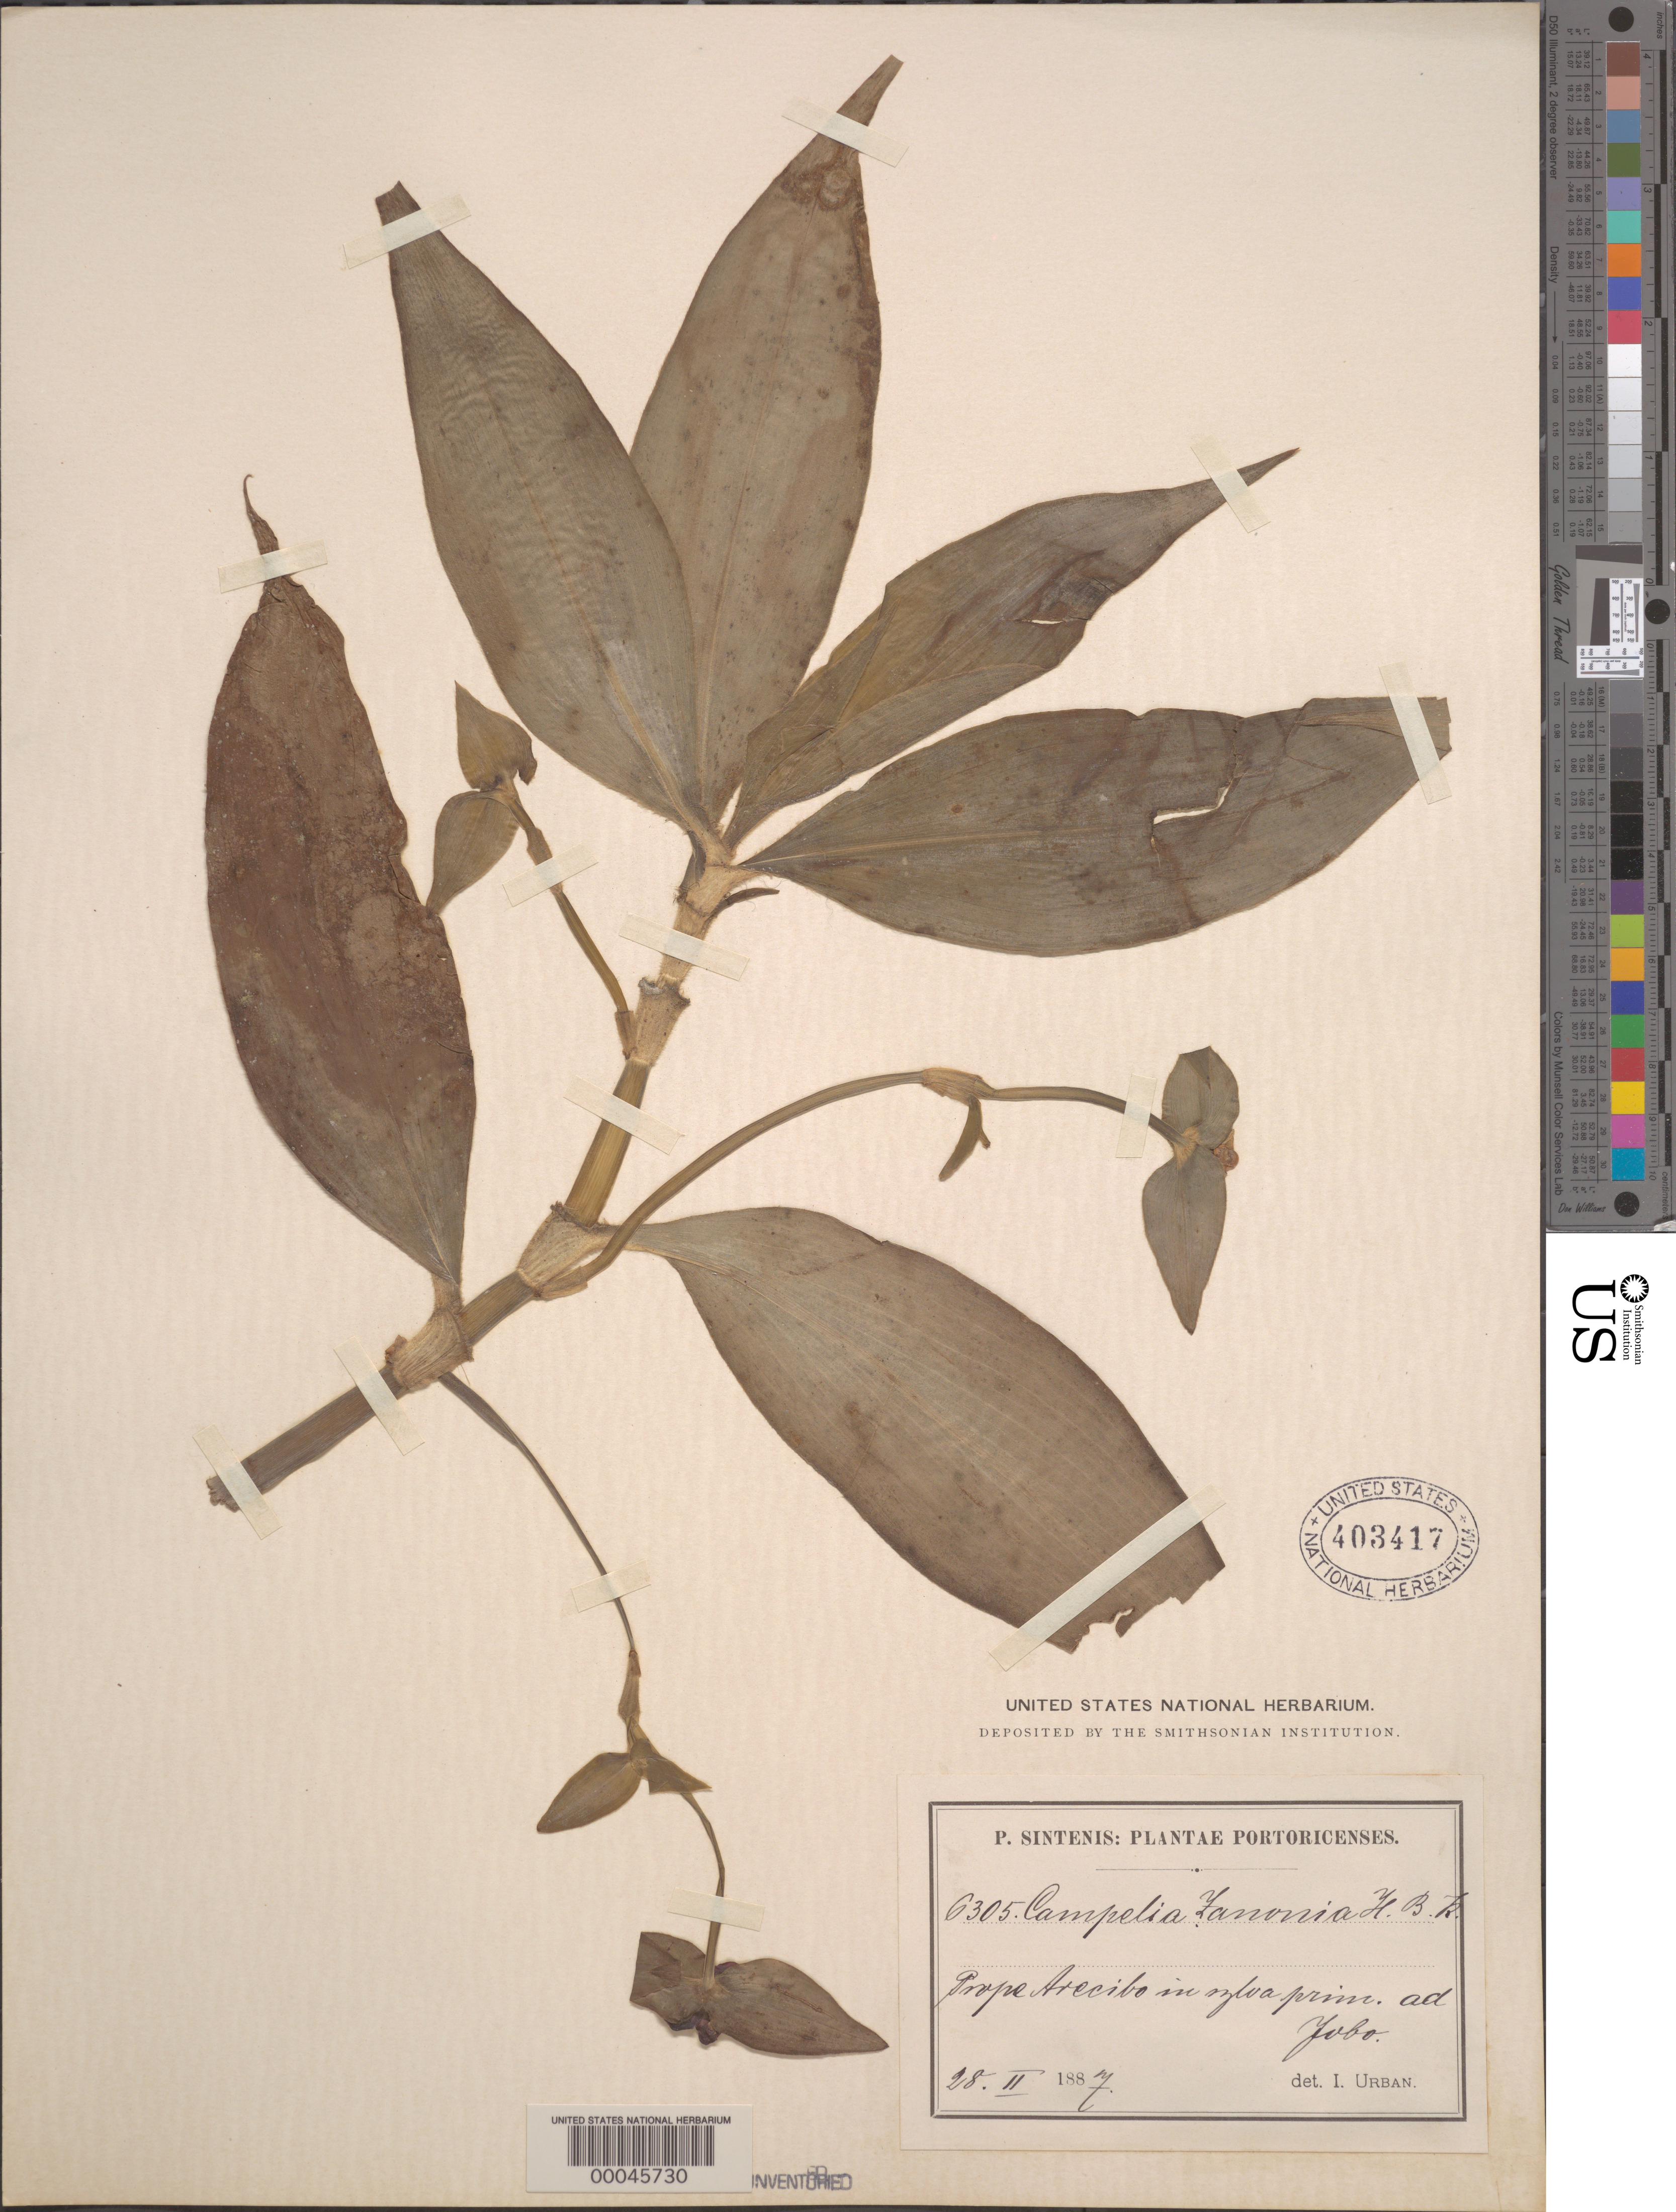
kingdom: Plantae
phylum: Tracheophyta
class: Liliopsida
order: Commelinales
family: Commelinaceae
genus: Tradescantia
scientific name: Tradescantia zanonia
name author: (L.) Sw.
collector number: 6305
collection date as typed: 28 Feb 1887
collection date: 1887-02-28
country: Puerto Rico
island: Greater Antilles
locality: Prope arecibo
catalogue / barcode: US 403417